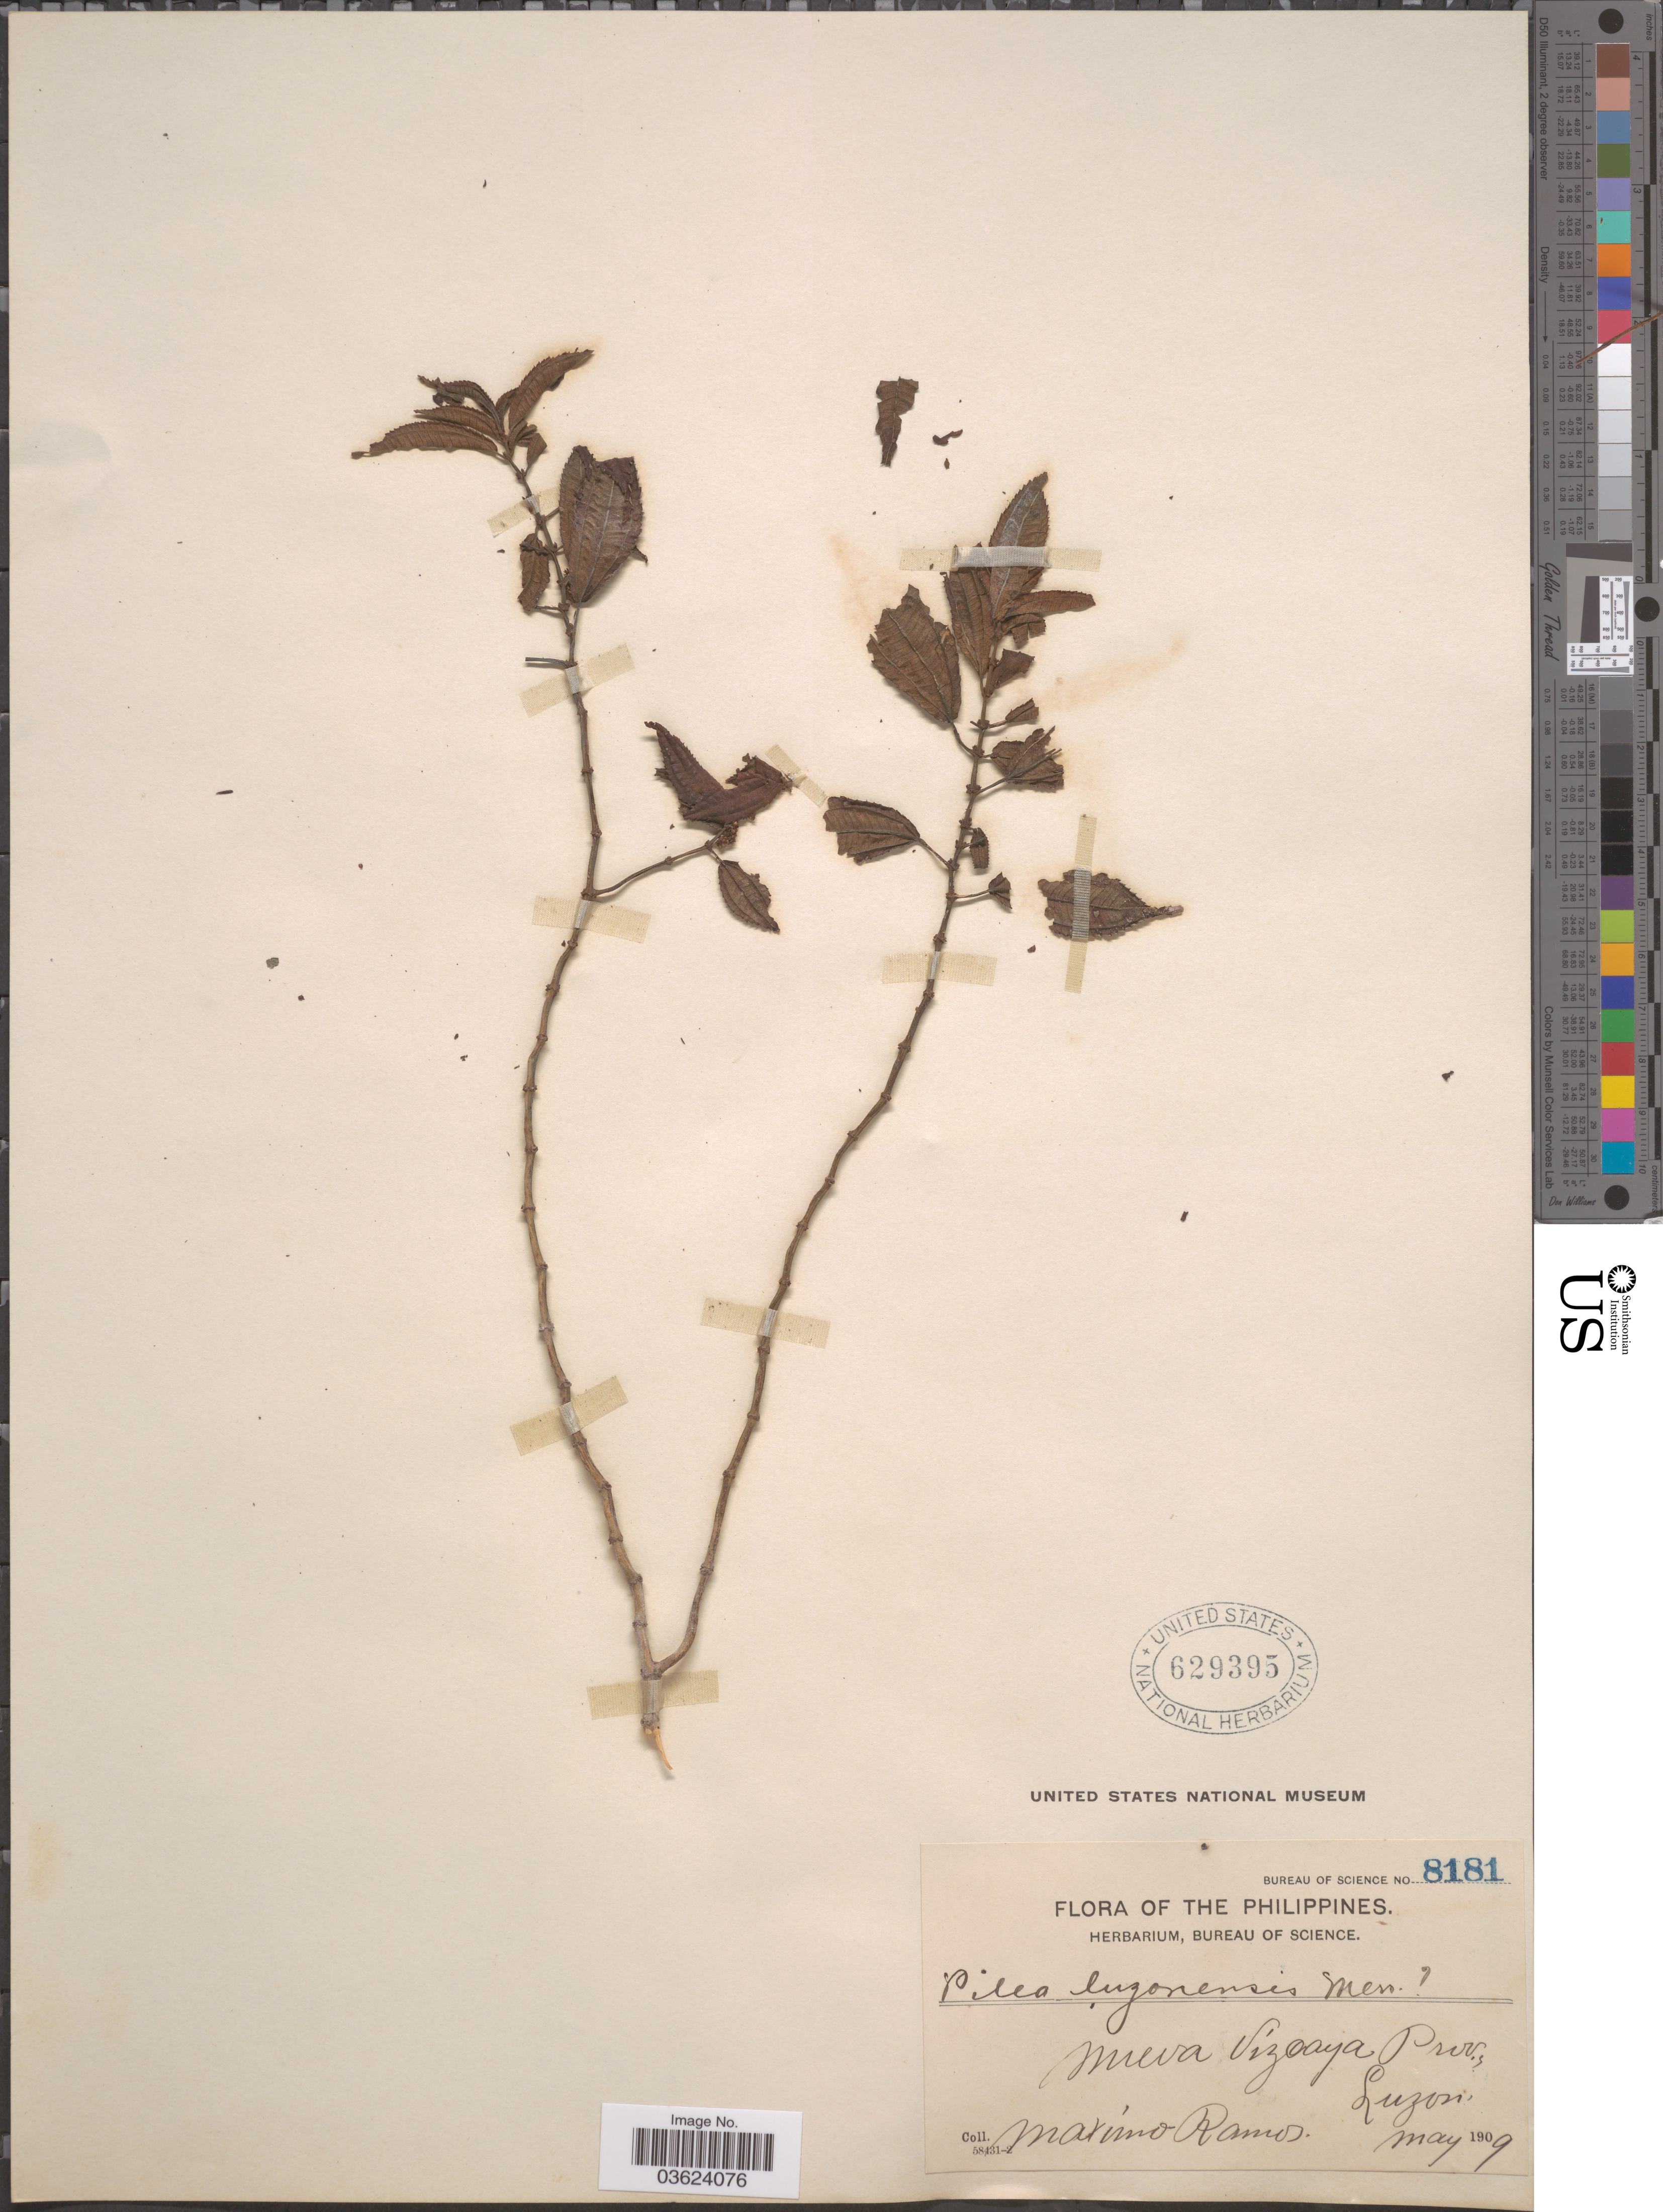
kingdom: Plantae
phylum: Tracheophyta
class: Magnoliopsida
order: Rosales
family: Urticaceae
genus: Pilea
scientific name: Pilea luzonensis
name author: Merr.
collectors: M. Ramos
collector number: Bureau of Science 8181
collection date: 1909-05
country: Philippines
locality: Nueva Vizcaya Prov., Luzon.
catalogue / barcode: US 629395